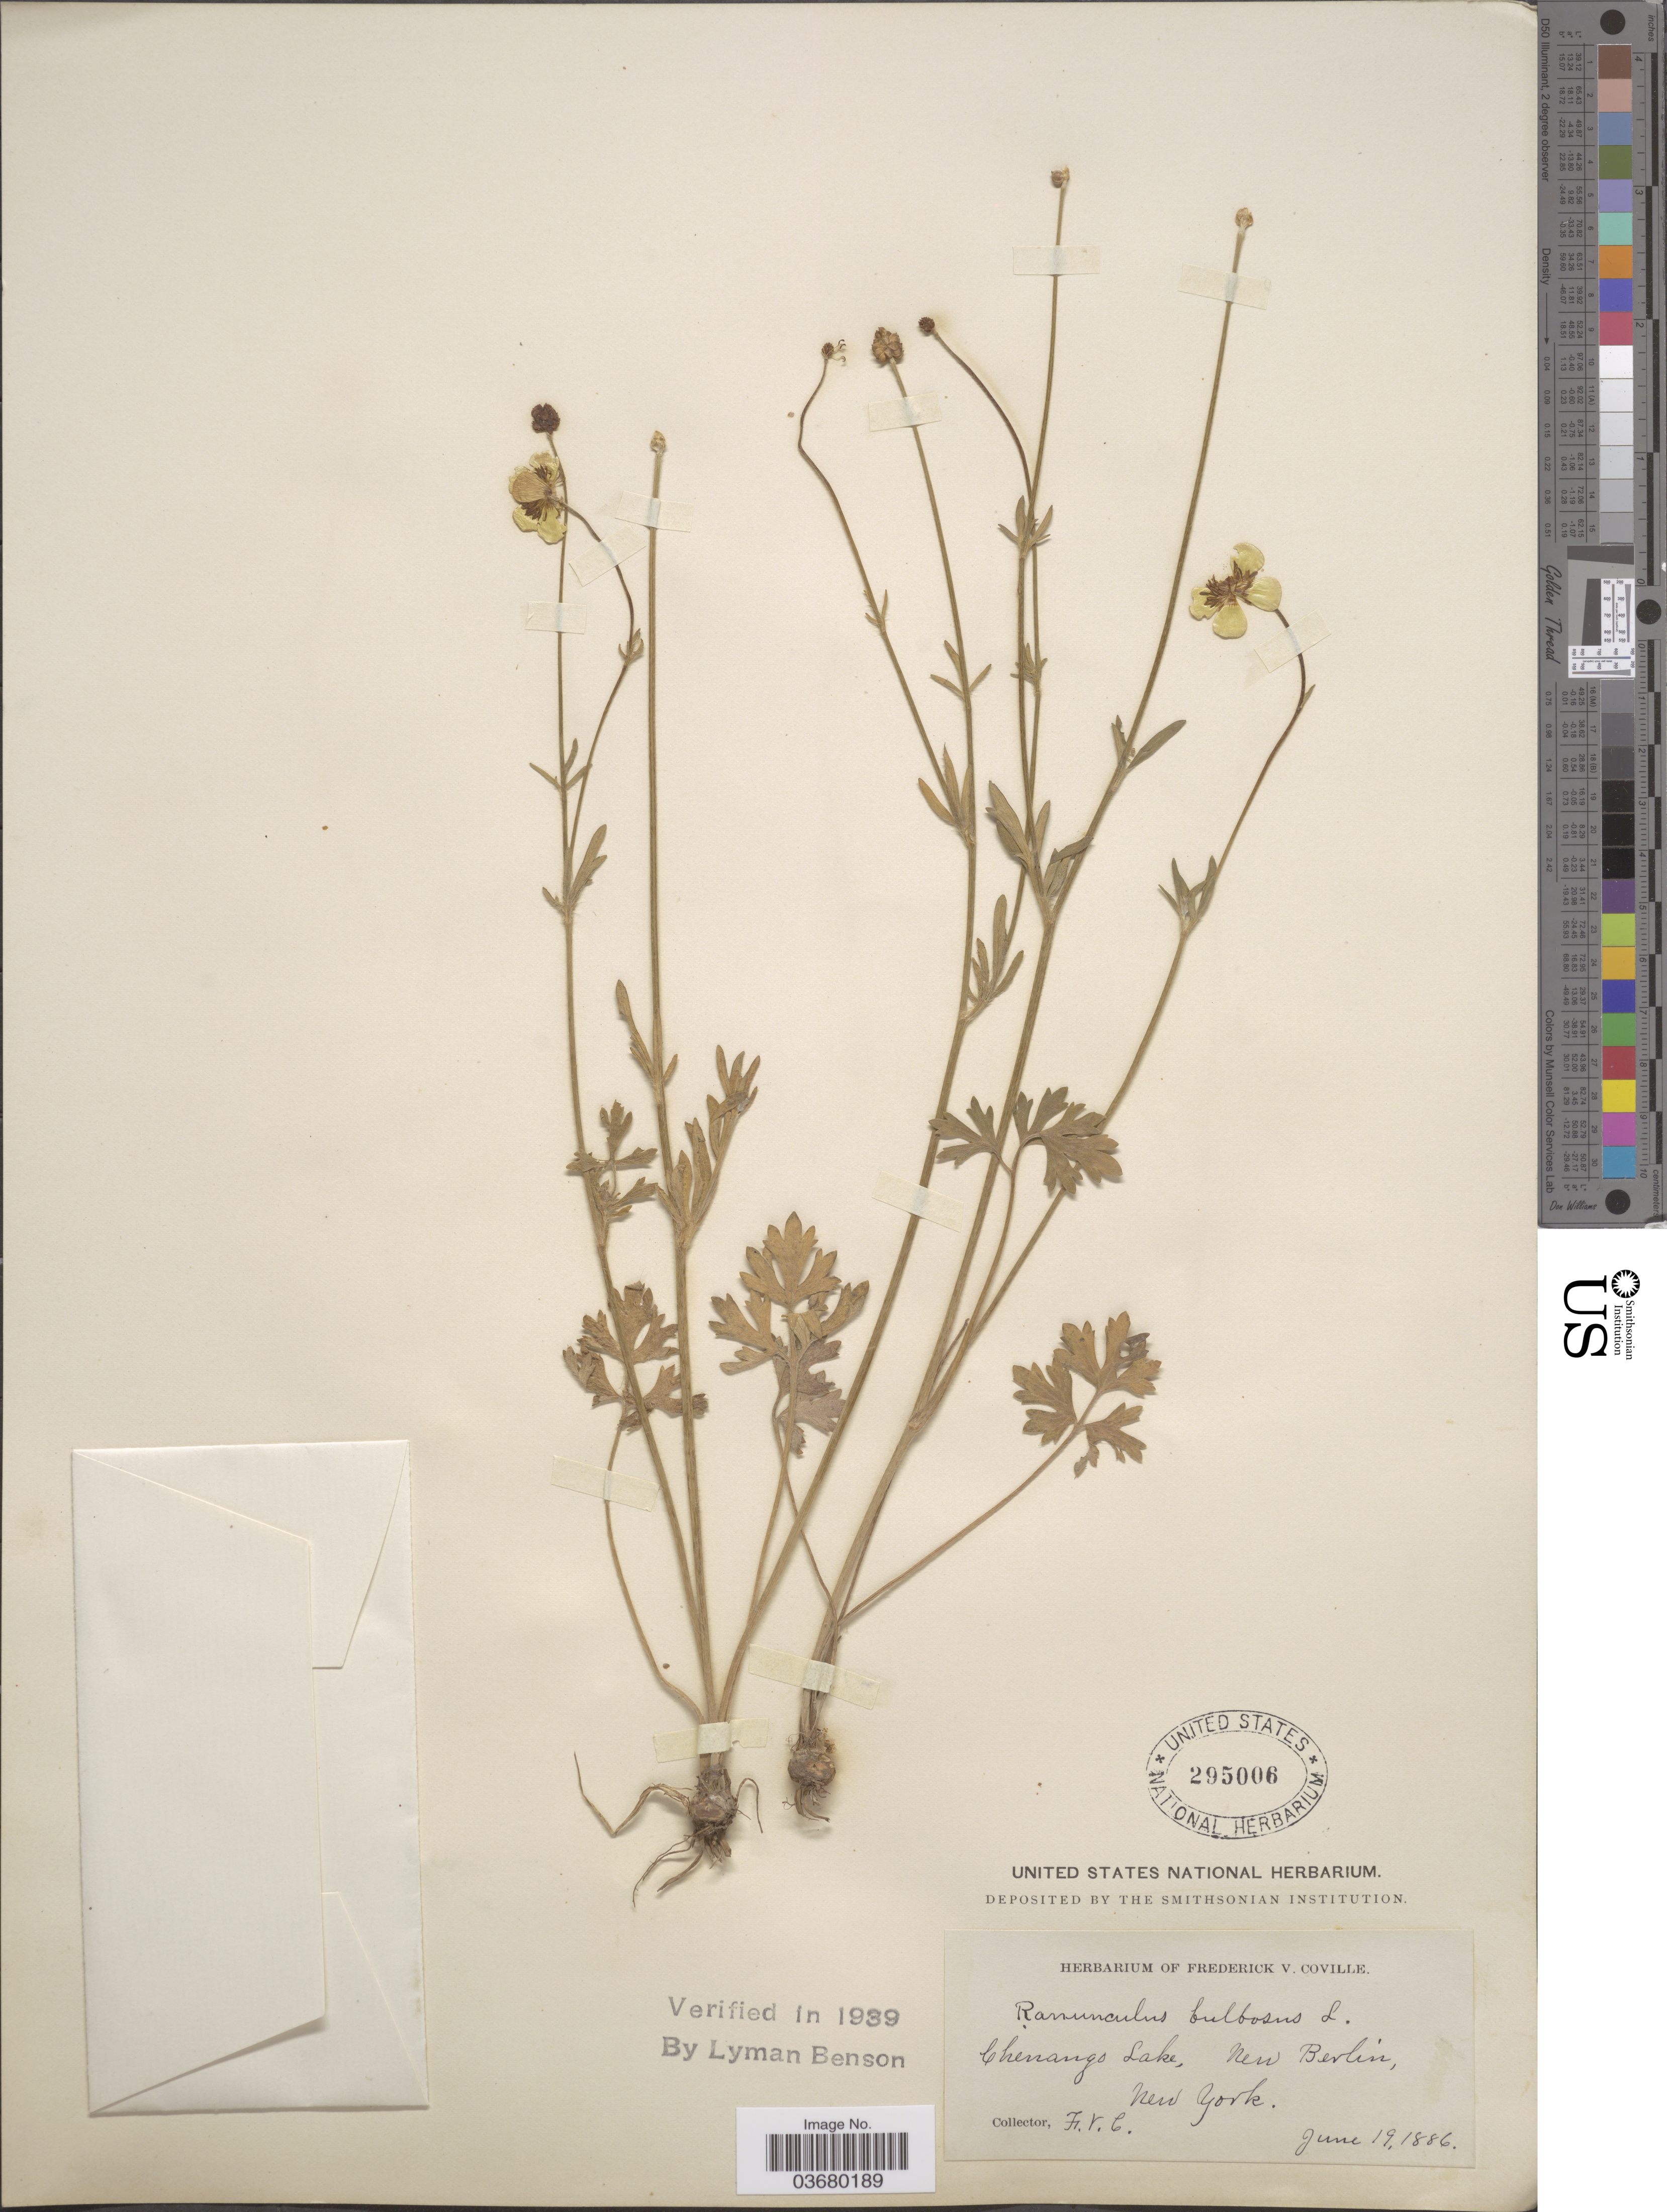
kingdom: Plantae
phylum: Tracheophyta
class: Magnoliopsida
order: Ranunculales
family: Ranunculaceae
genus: Ranunculus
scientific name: Ranunculus bulbosus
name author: L.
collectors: F. V. Coville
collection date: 1886-06-19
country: United States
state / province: New York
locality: Chenango Lake, New Berlin.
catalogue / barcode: US 295006